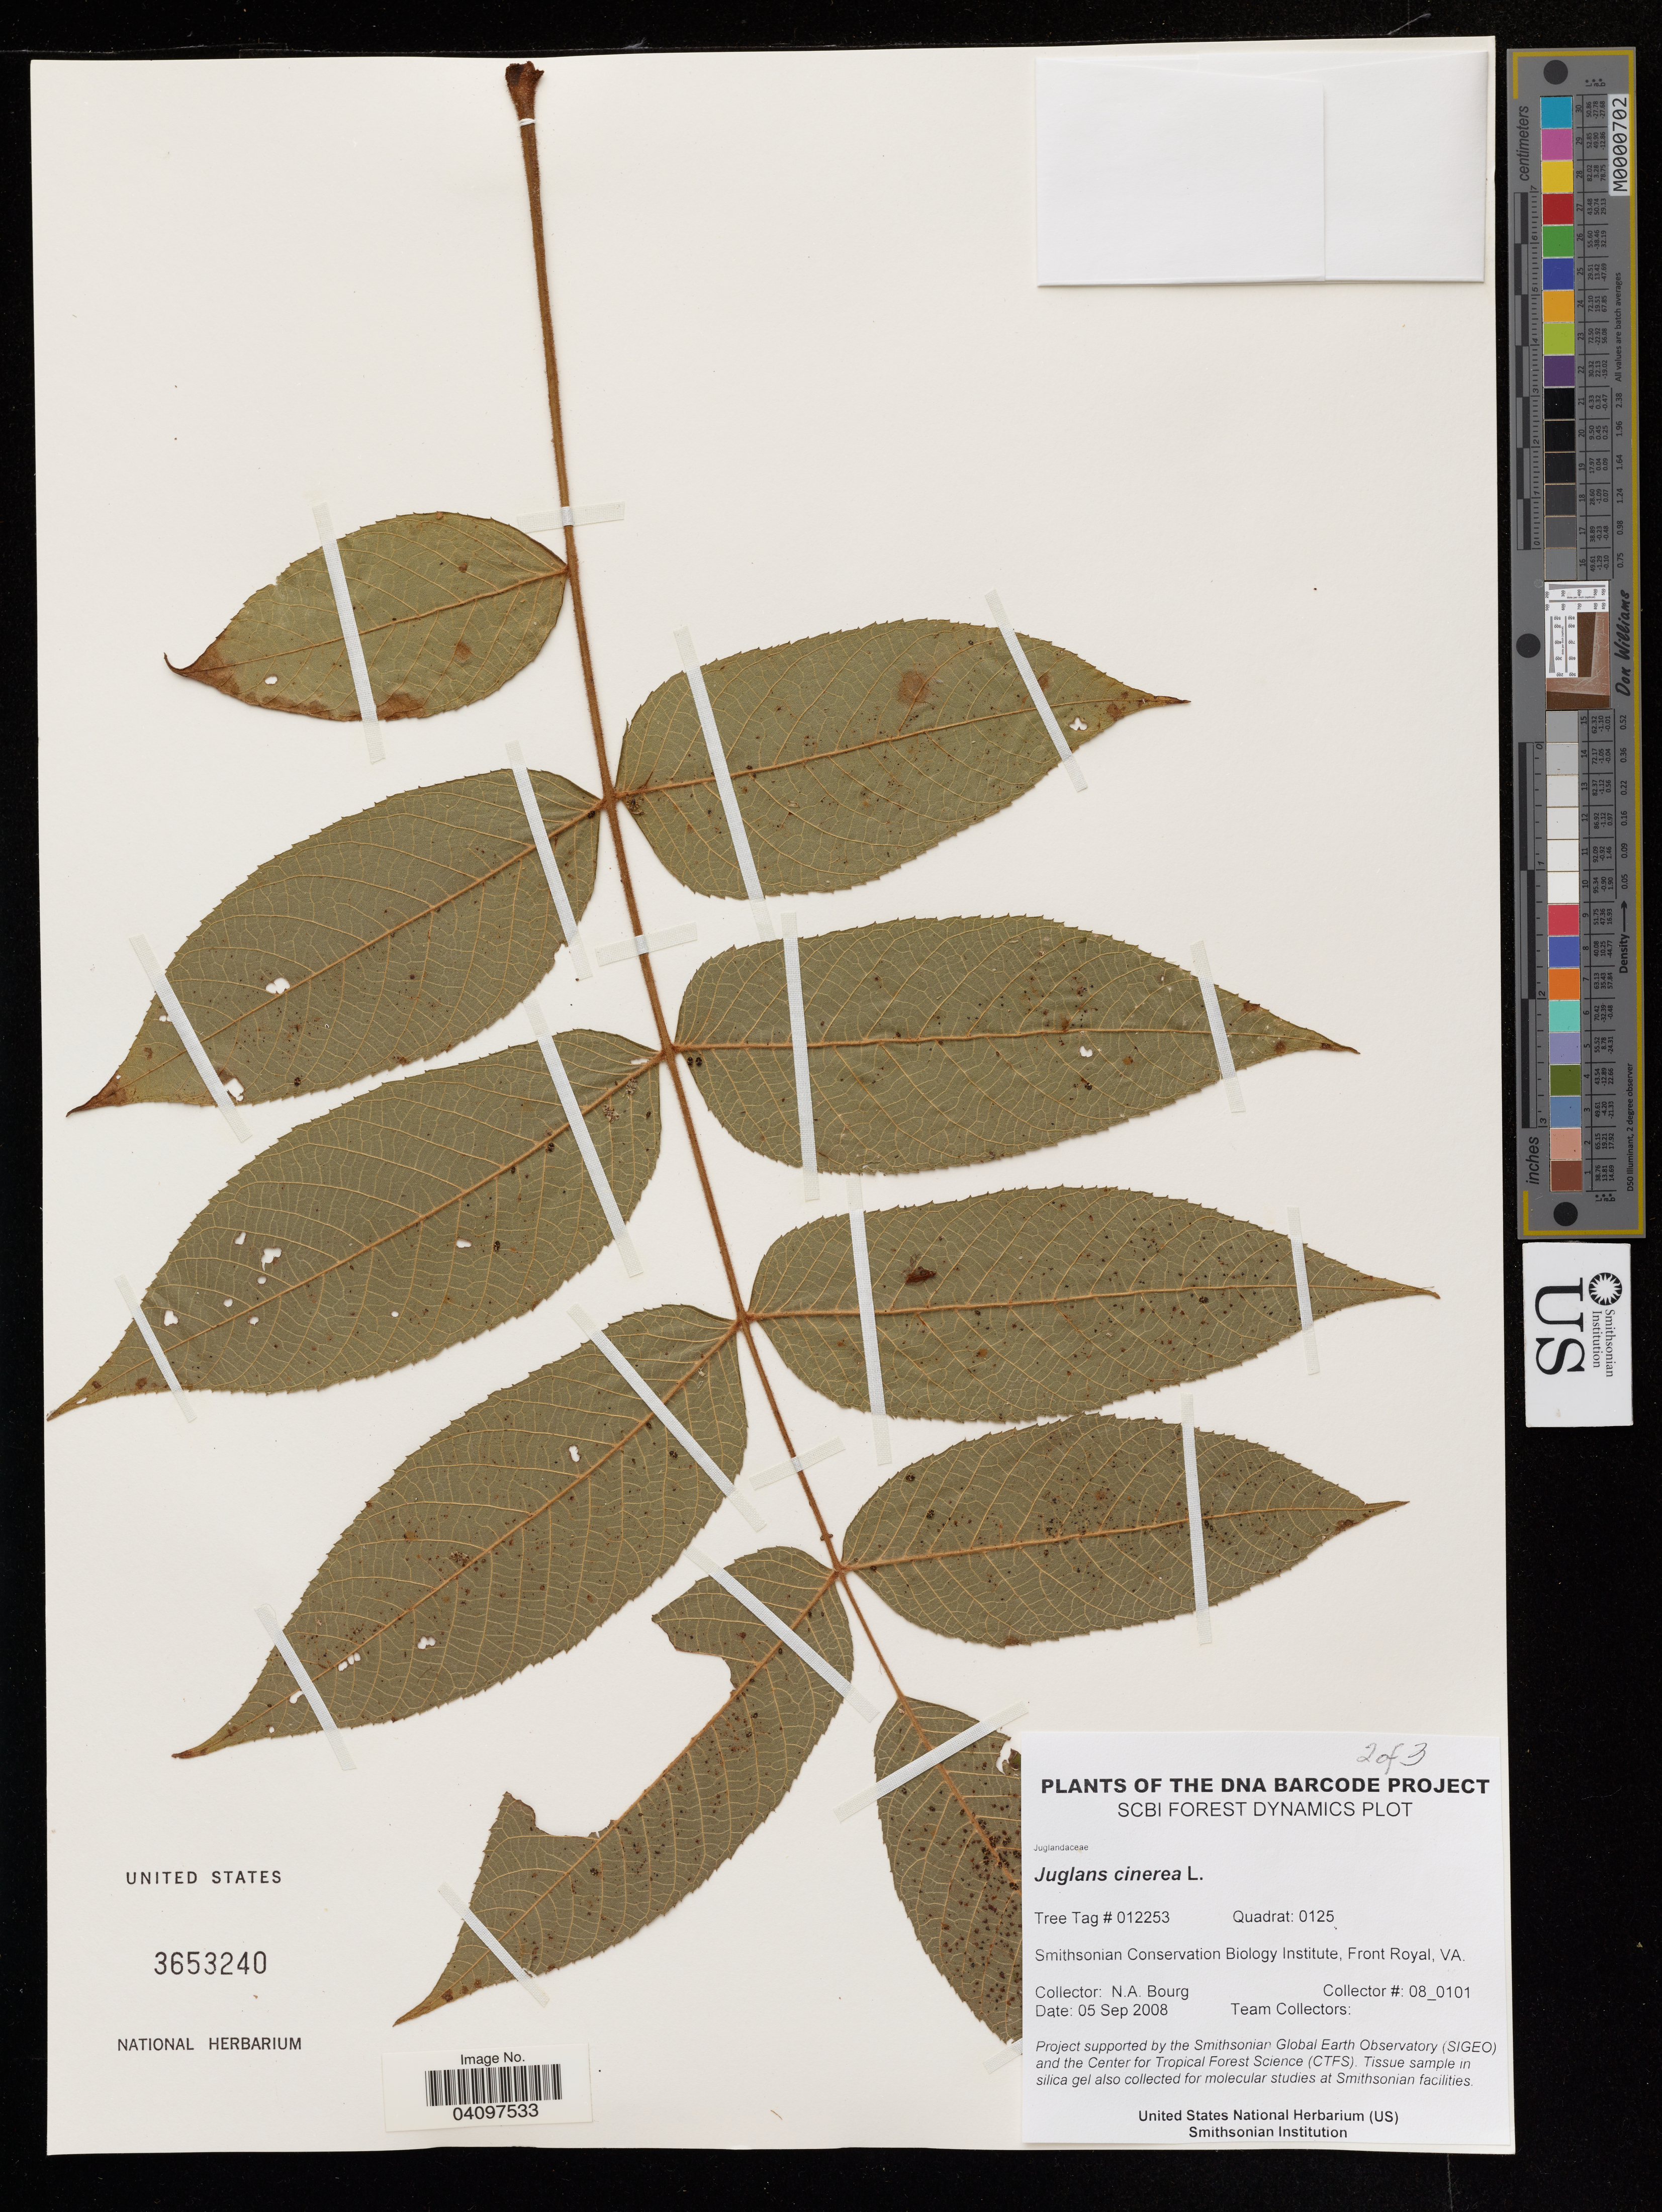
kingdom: Plantae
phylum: Tracheophyta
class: Magnoliopsida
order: Fagales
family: Juglandaceae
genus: Juglans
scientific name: Juglans cinerea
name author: L.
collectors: N. A. Bourg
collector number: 08_0101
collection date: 2008-09-05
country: United States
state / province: Virginia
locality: Smithsonian Conservation Biology Institute, Front Royal.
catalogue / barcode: US 3653240